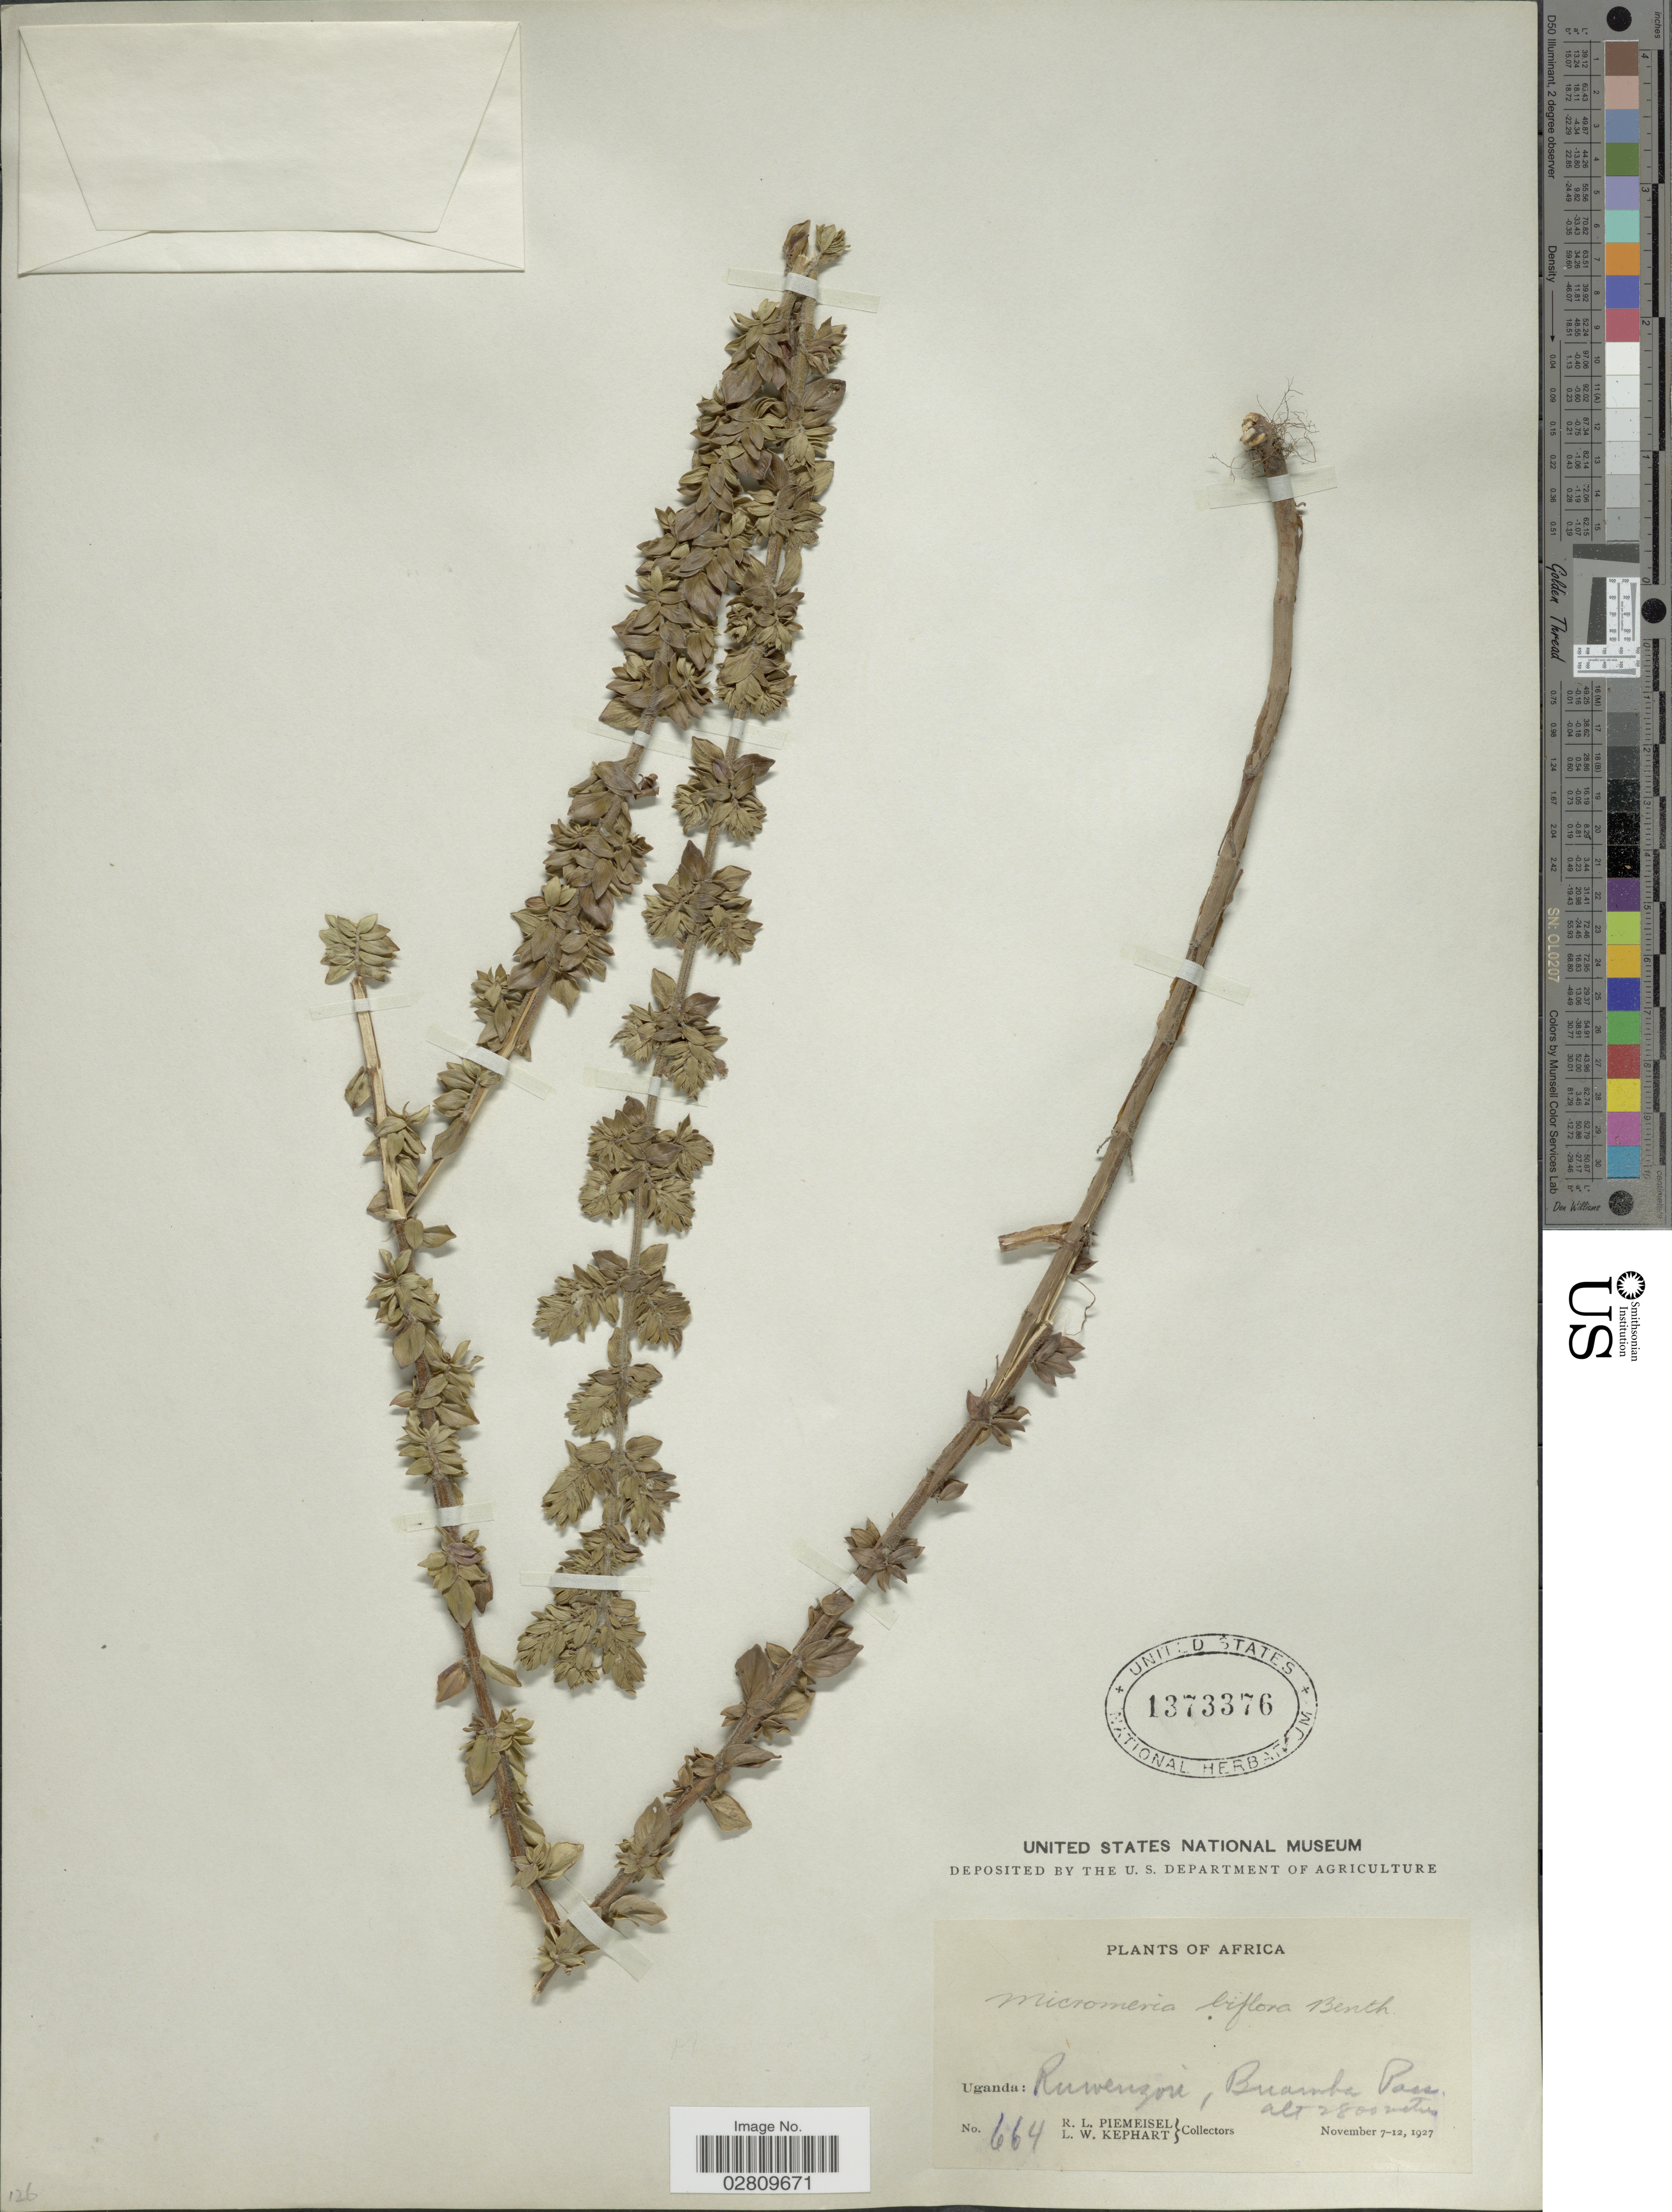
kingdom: Plantae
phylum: Tracheophyta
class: Magnoliopsida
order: Lamiales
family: Lamiaceae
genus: Micromeria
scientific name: Micromeria biflora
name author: (Buch.-Ham. ex D. Don) Benth.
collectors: R. L. Piemeisel & L. W. Kephart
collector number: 664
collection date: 1927-11-07/1927-11-12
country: Uganda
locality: Ruwenzori, Buamba Pass.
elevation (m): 2800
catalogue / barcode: US 1373376